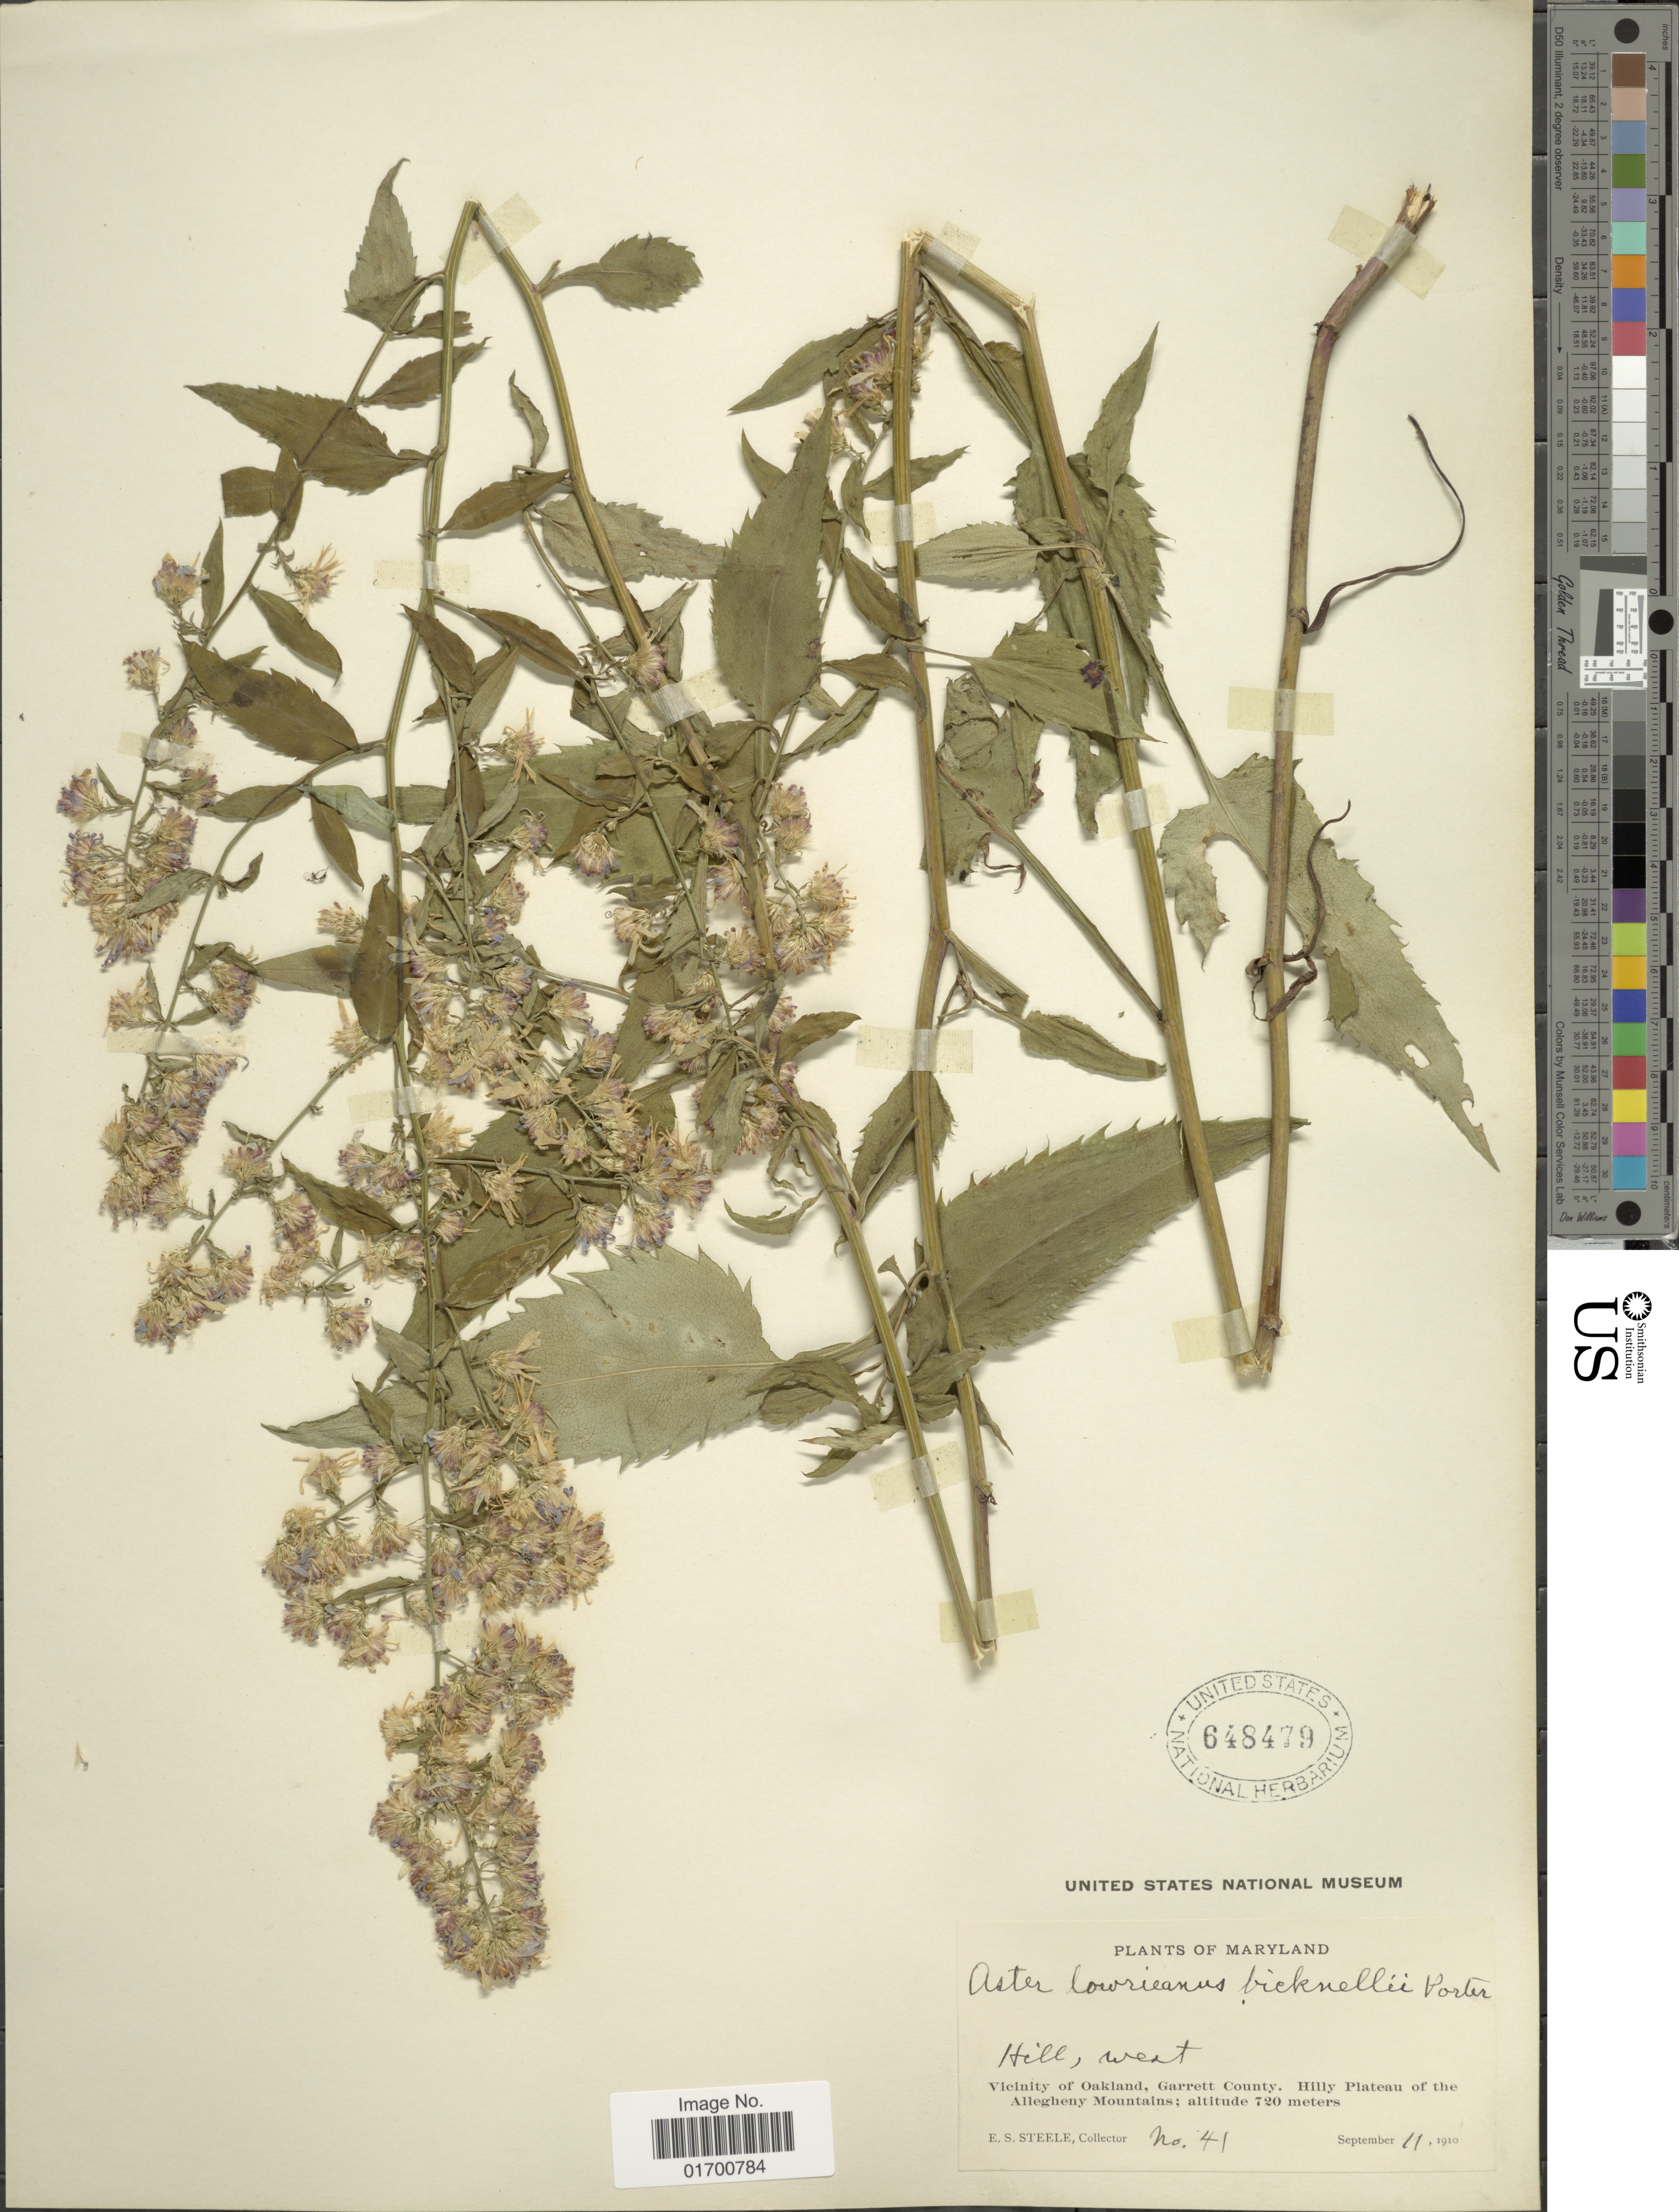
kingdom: Plantae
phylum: Tracheophyta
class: Magnoliopsida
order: Asterales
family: Asteraceae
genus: Symphyotrichum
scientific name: Symphyotrichum lowrieanum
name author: (Porter) G.L. Nesom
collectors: E. Steele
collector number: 41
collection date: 1910-09-11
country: United States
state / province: Maryland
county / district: Garrett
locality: Hill, west, Vicinity of Oakland, Garrett County, Hilly Plateau of the Allegheny Mountains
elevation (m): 720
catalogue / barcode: US 648479